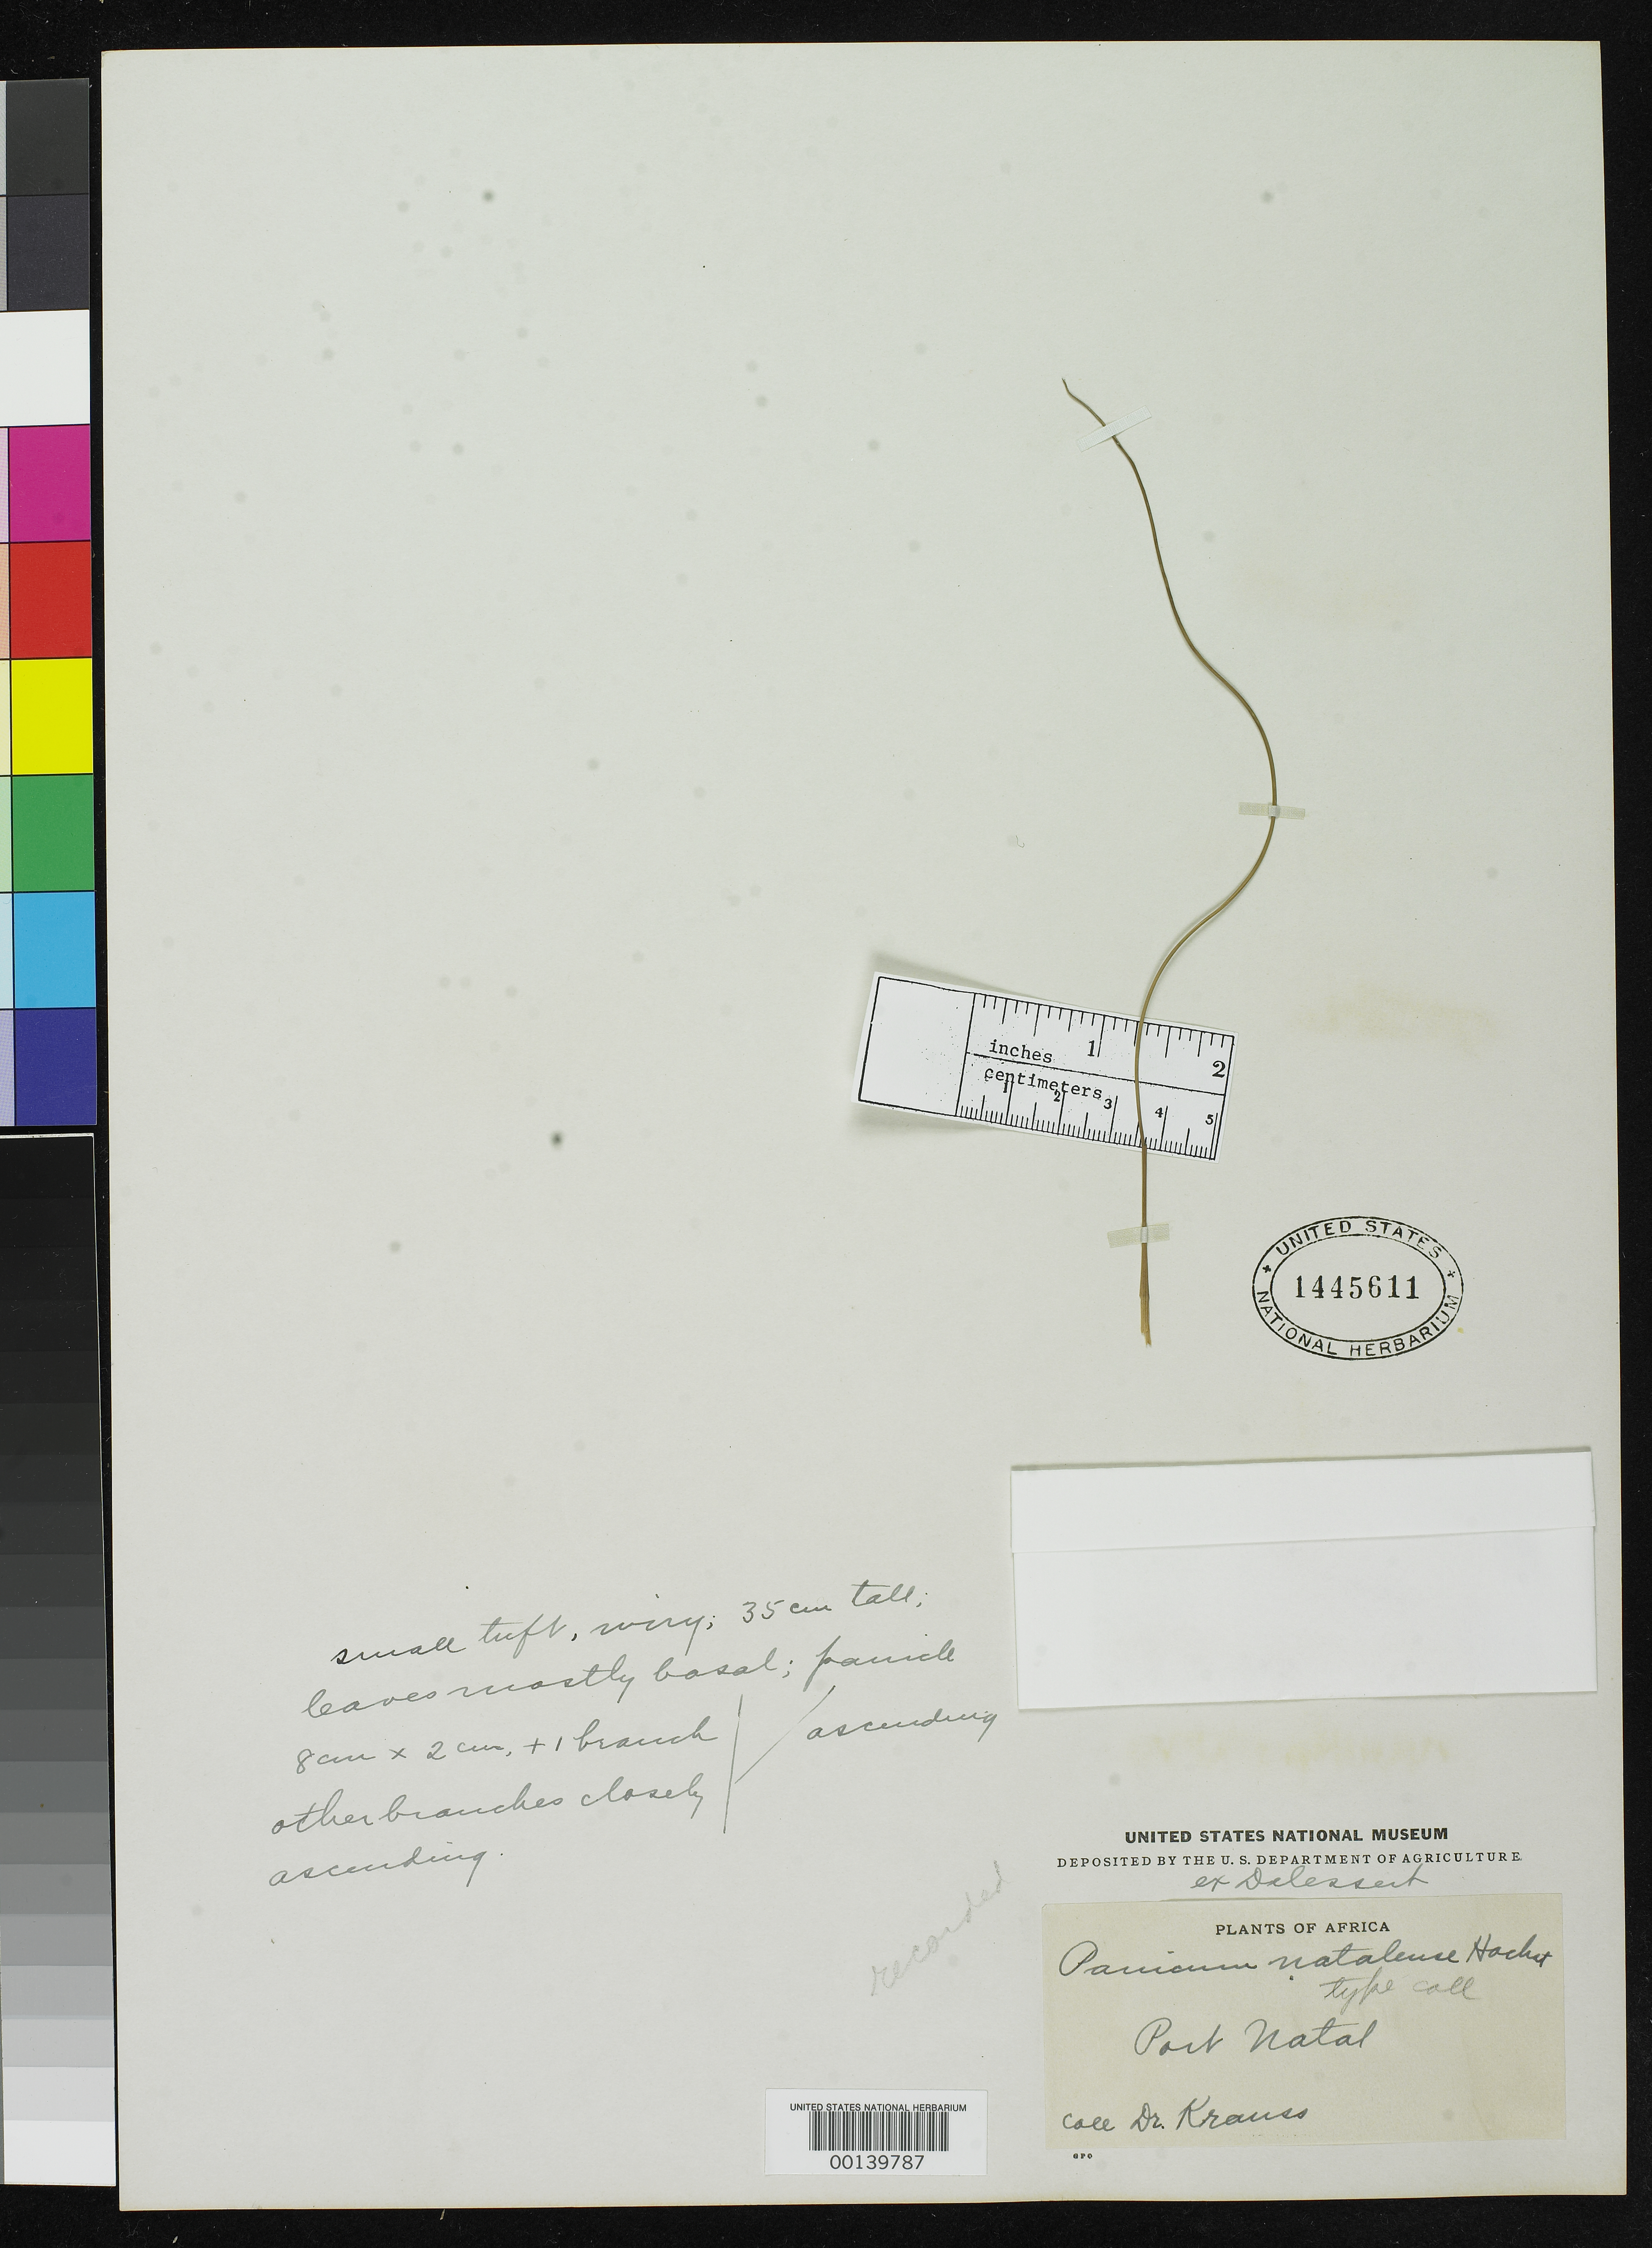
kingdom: Plantae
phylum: Tracheophyta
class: Liliopsida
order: Poales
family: Poaceae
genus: Panicum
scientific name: Panicum natalense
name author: Hochst.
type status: Type Fragment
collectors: C. von Krauss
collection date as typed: Dec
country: South Africa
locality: Port Natal.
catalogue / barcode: US 1445611